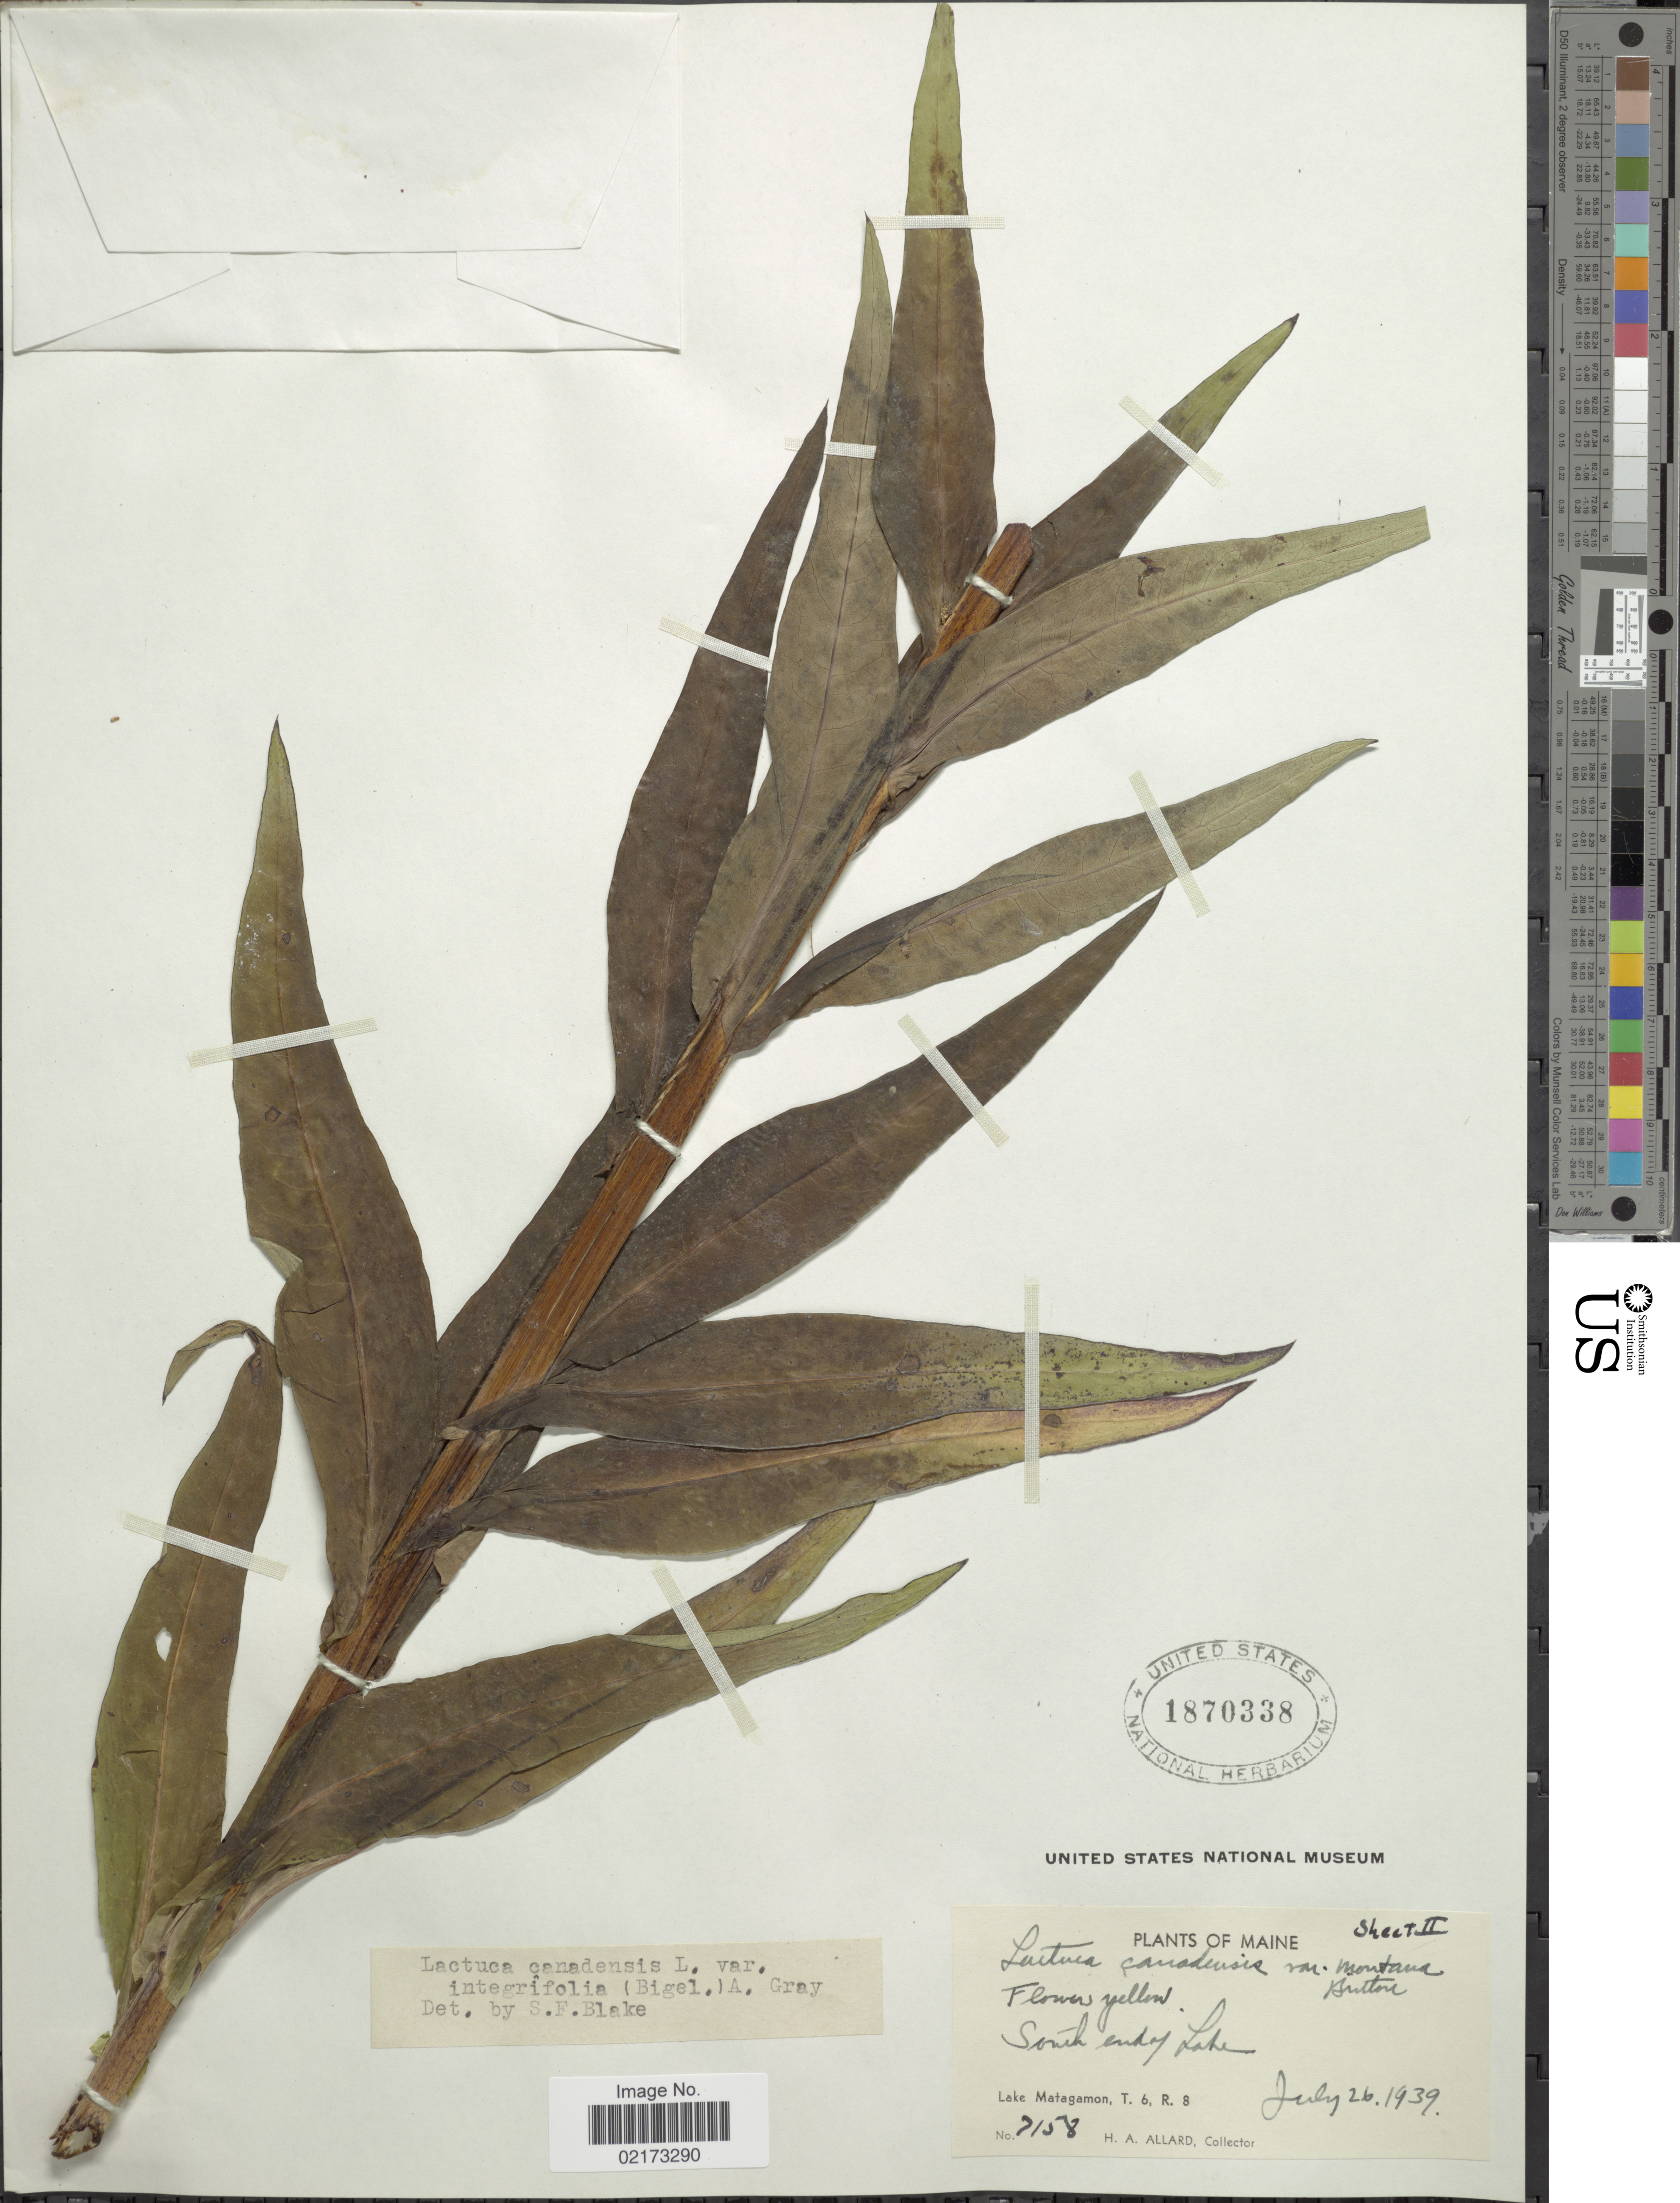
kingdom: Plantae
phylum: Tracheophyta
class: Magnoliopsida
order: Asterales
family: Asteraceae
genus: Lactuca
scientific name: Lactuca canadensis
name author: L.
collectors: H. A. Allard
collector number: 7158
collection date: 1939-07-26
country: United States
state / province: Maine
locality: South end of Lake, Lake Matagamon, T6, R8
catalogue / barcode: US 1870338